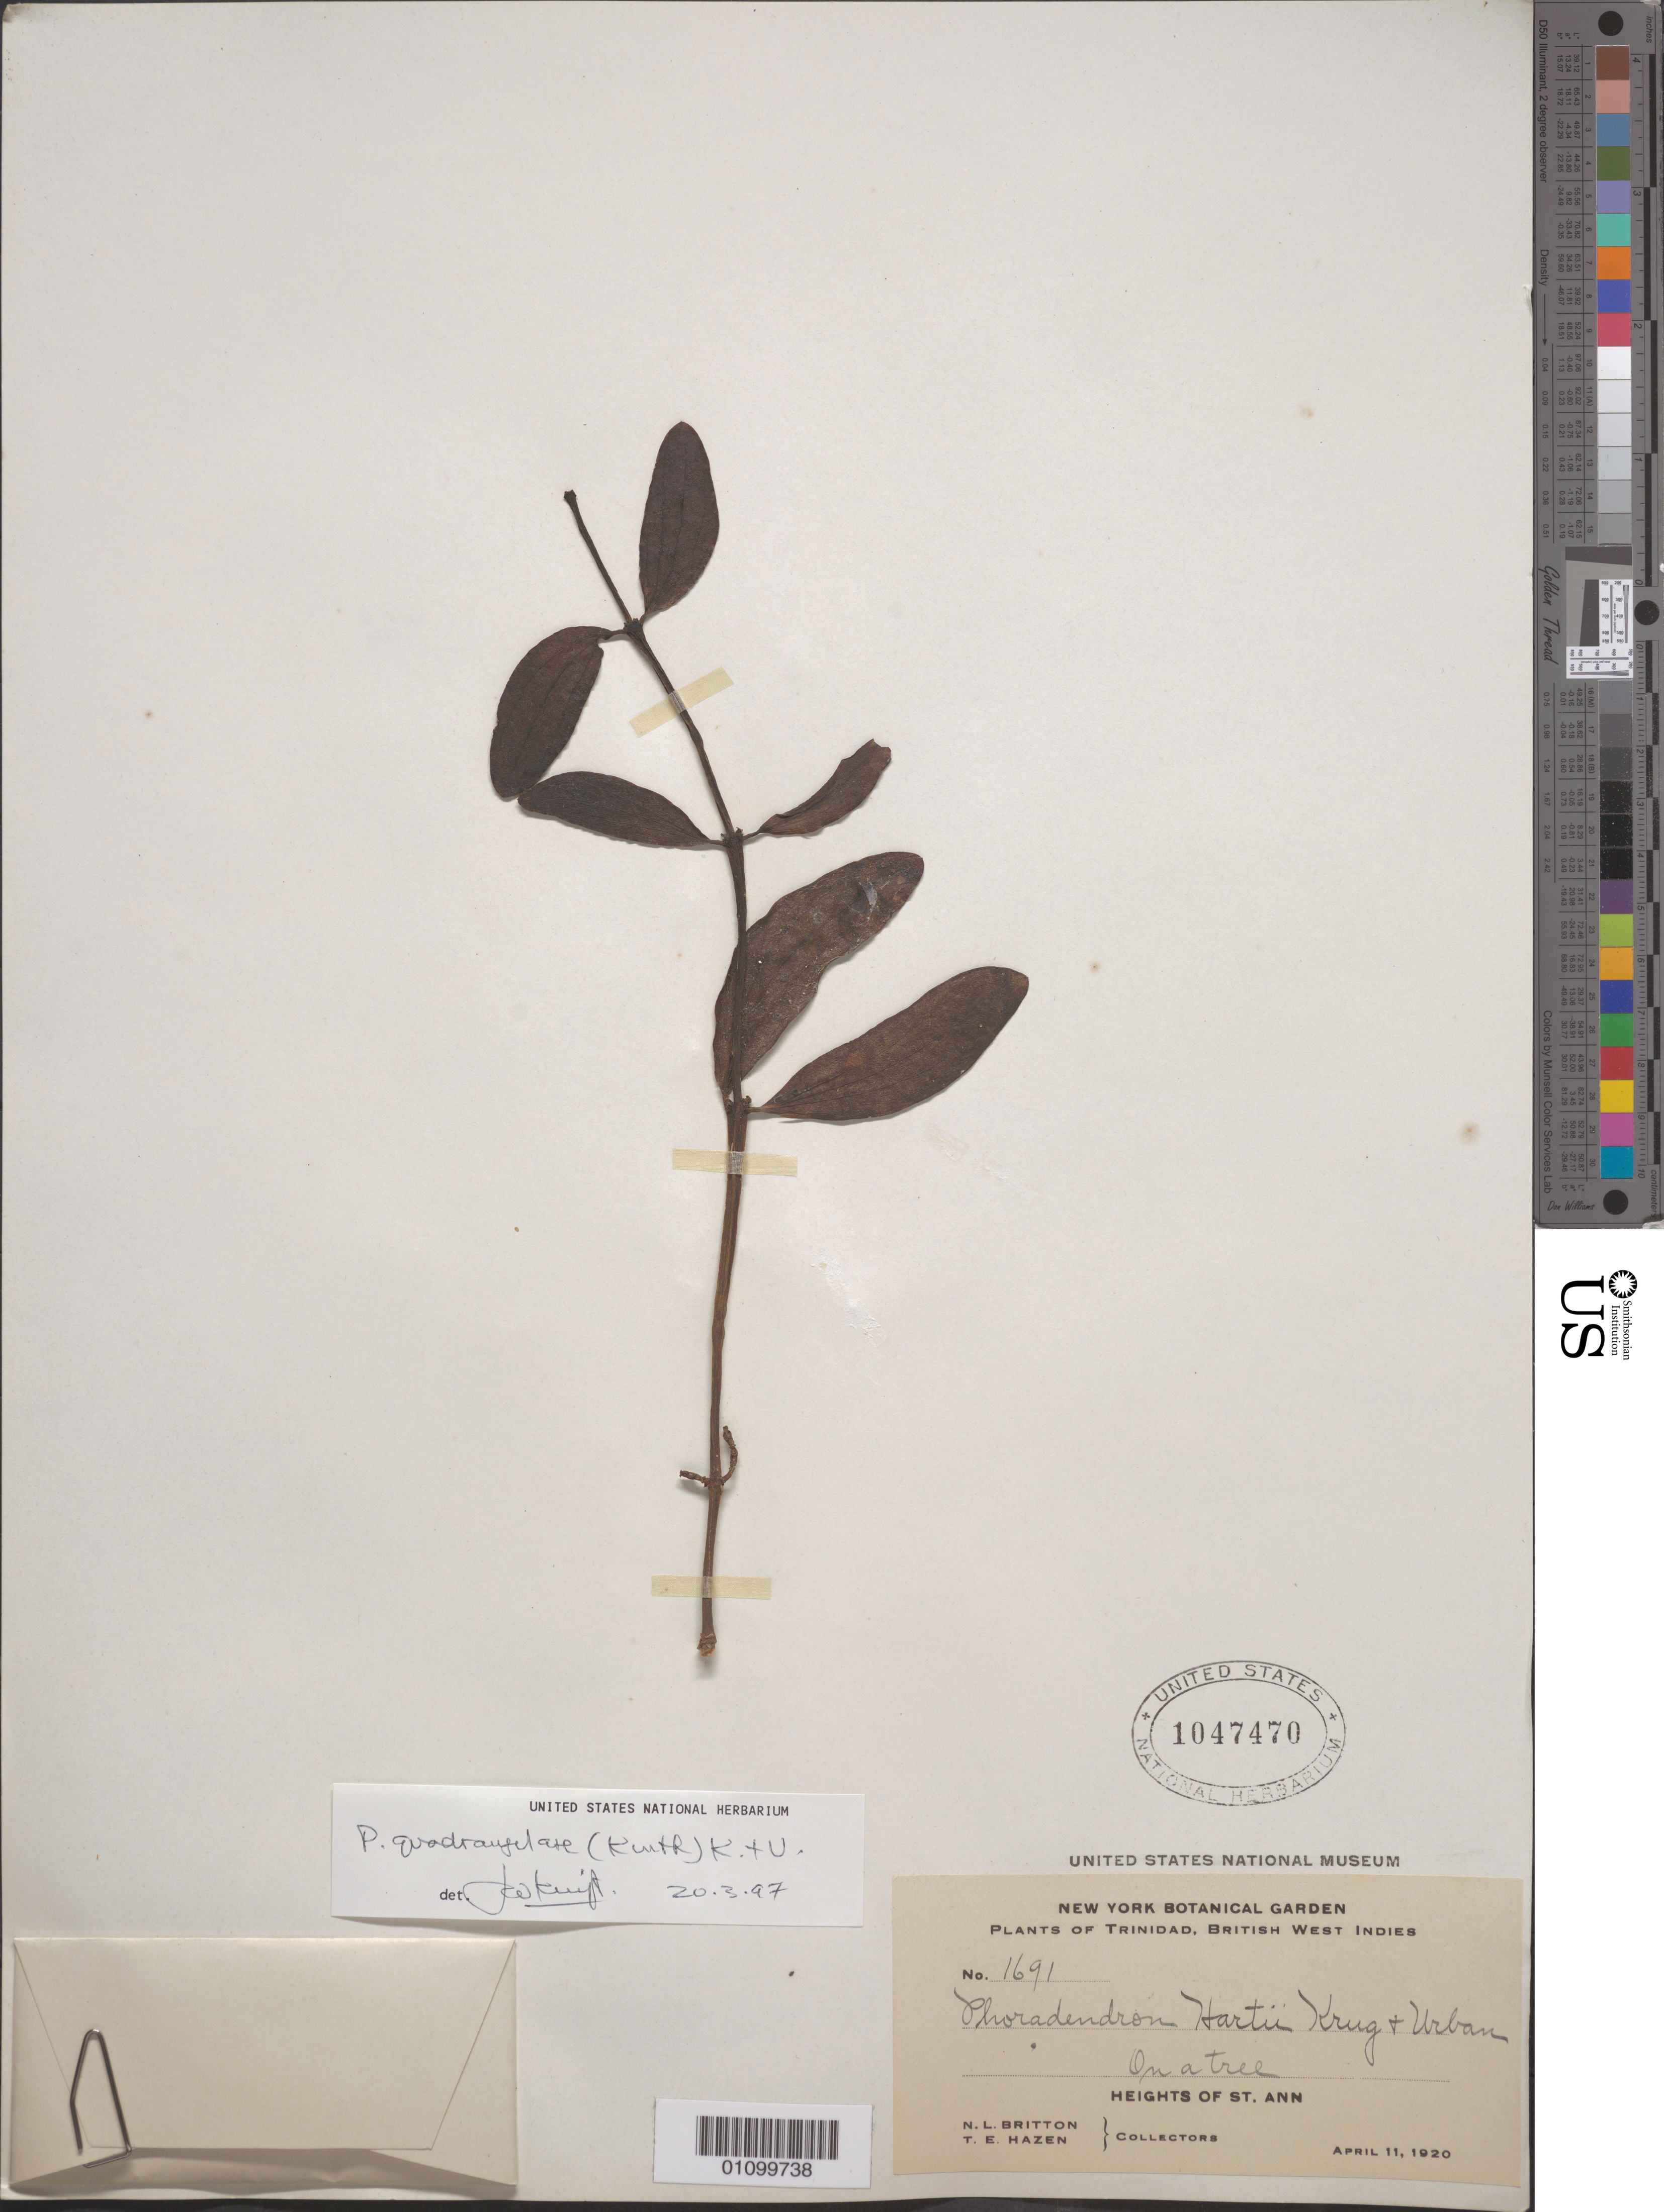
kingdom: Plantae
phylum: Tracheophyta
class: Magnoliopsida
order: Santalales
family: Viscaceae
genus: Phoradendron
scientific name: Phoradendron quadrangulare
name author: (Kunth) Griseb.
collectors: N. Britton & T. E. Hazen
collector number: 1691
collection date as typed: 11 Apr 1920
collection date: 1920-04-11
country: Trinidad and Tobago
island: Trinidad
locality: Heights of St. Ann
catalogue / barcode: US 1047470